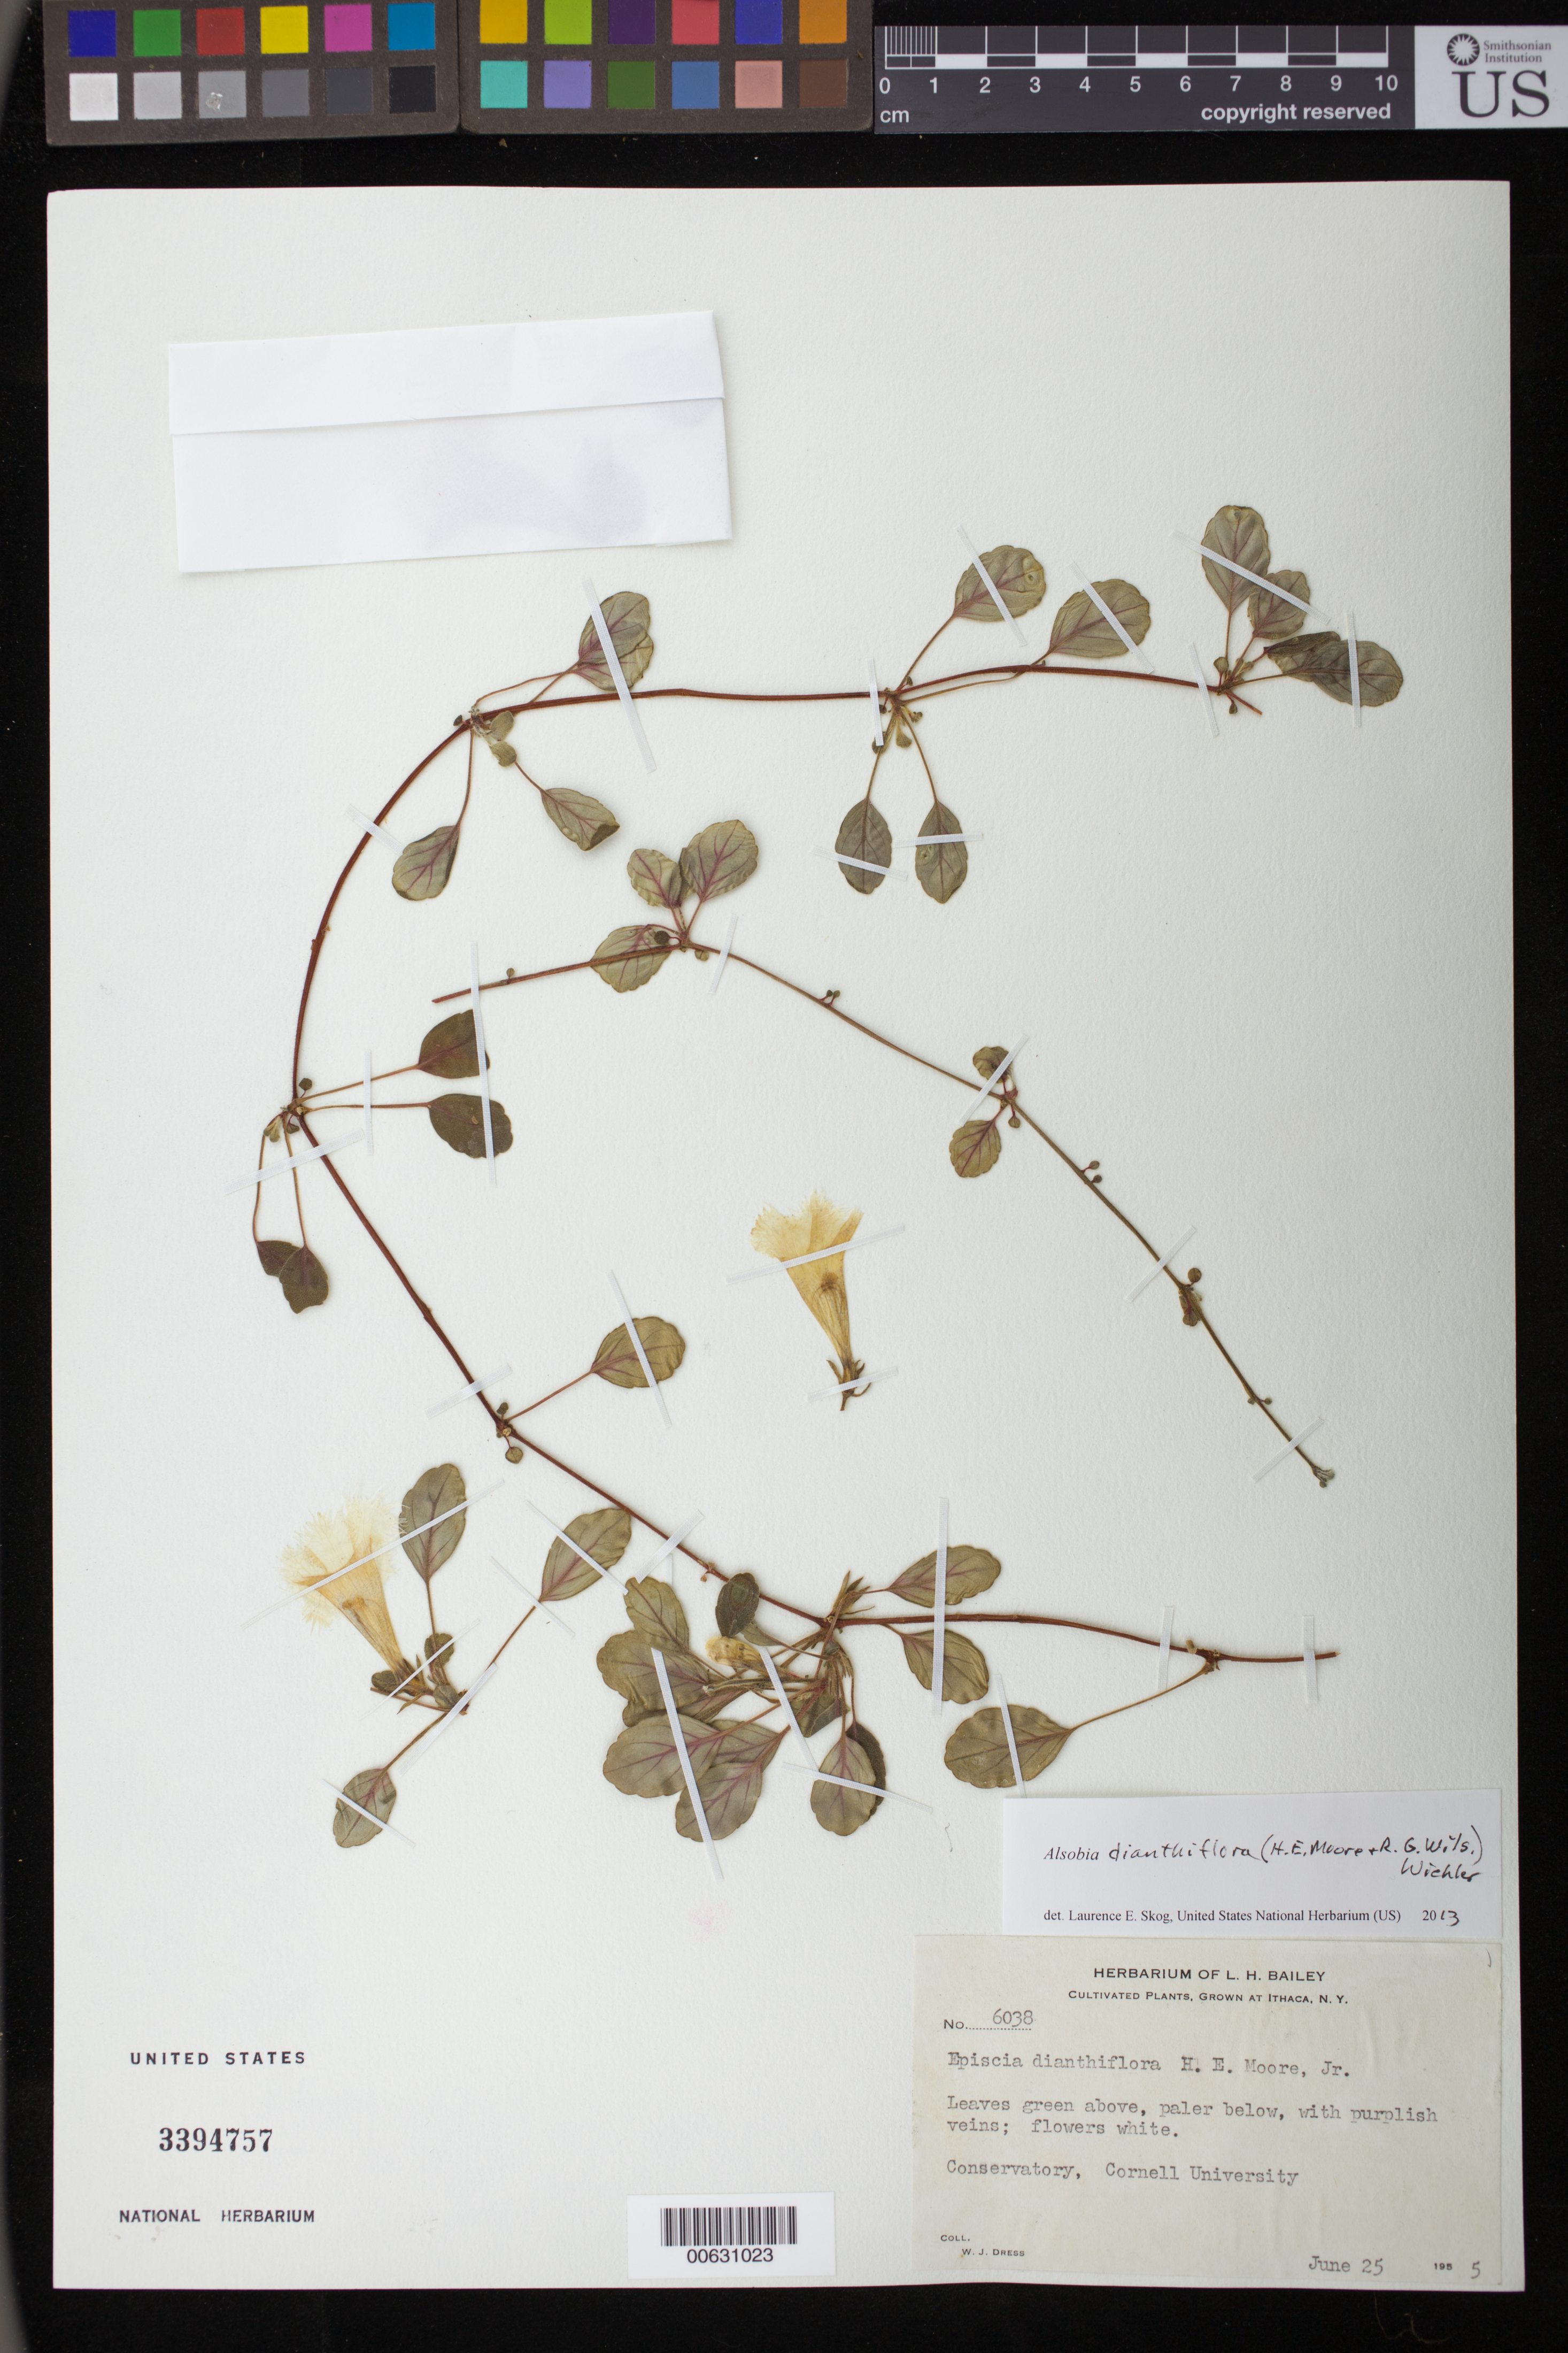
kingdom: Plantae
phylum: Tracheophyta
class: Magnoliopsida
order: Lamiales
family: Gesneriaceae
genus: Alsobia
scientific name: Alsobia dianthiflora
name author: (H.E. Moore & R.G. Wilson) Wiehler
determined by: Skog, Laurence E.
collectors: W. Dress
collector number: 6038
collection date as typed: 25 Jun 1955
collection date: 1955-06-25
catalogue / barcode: US 3394757